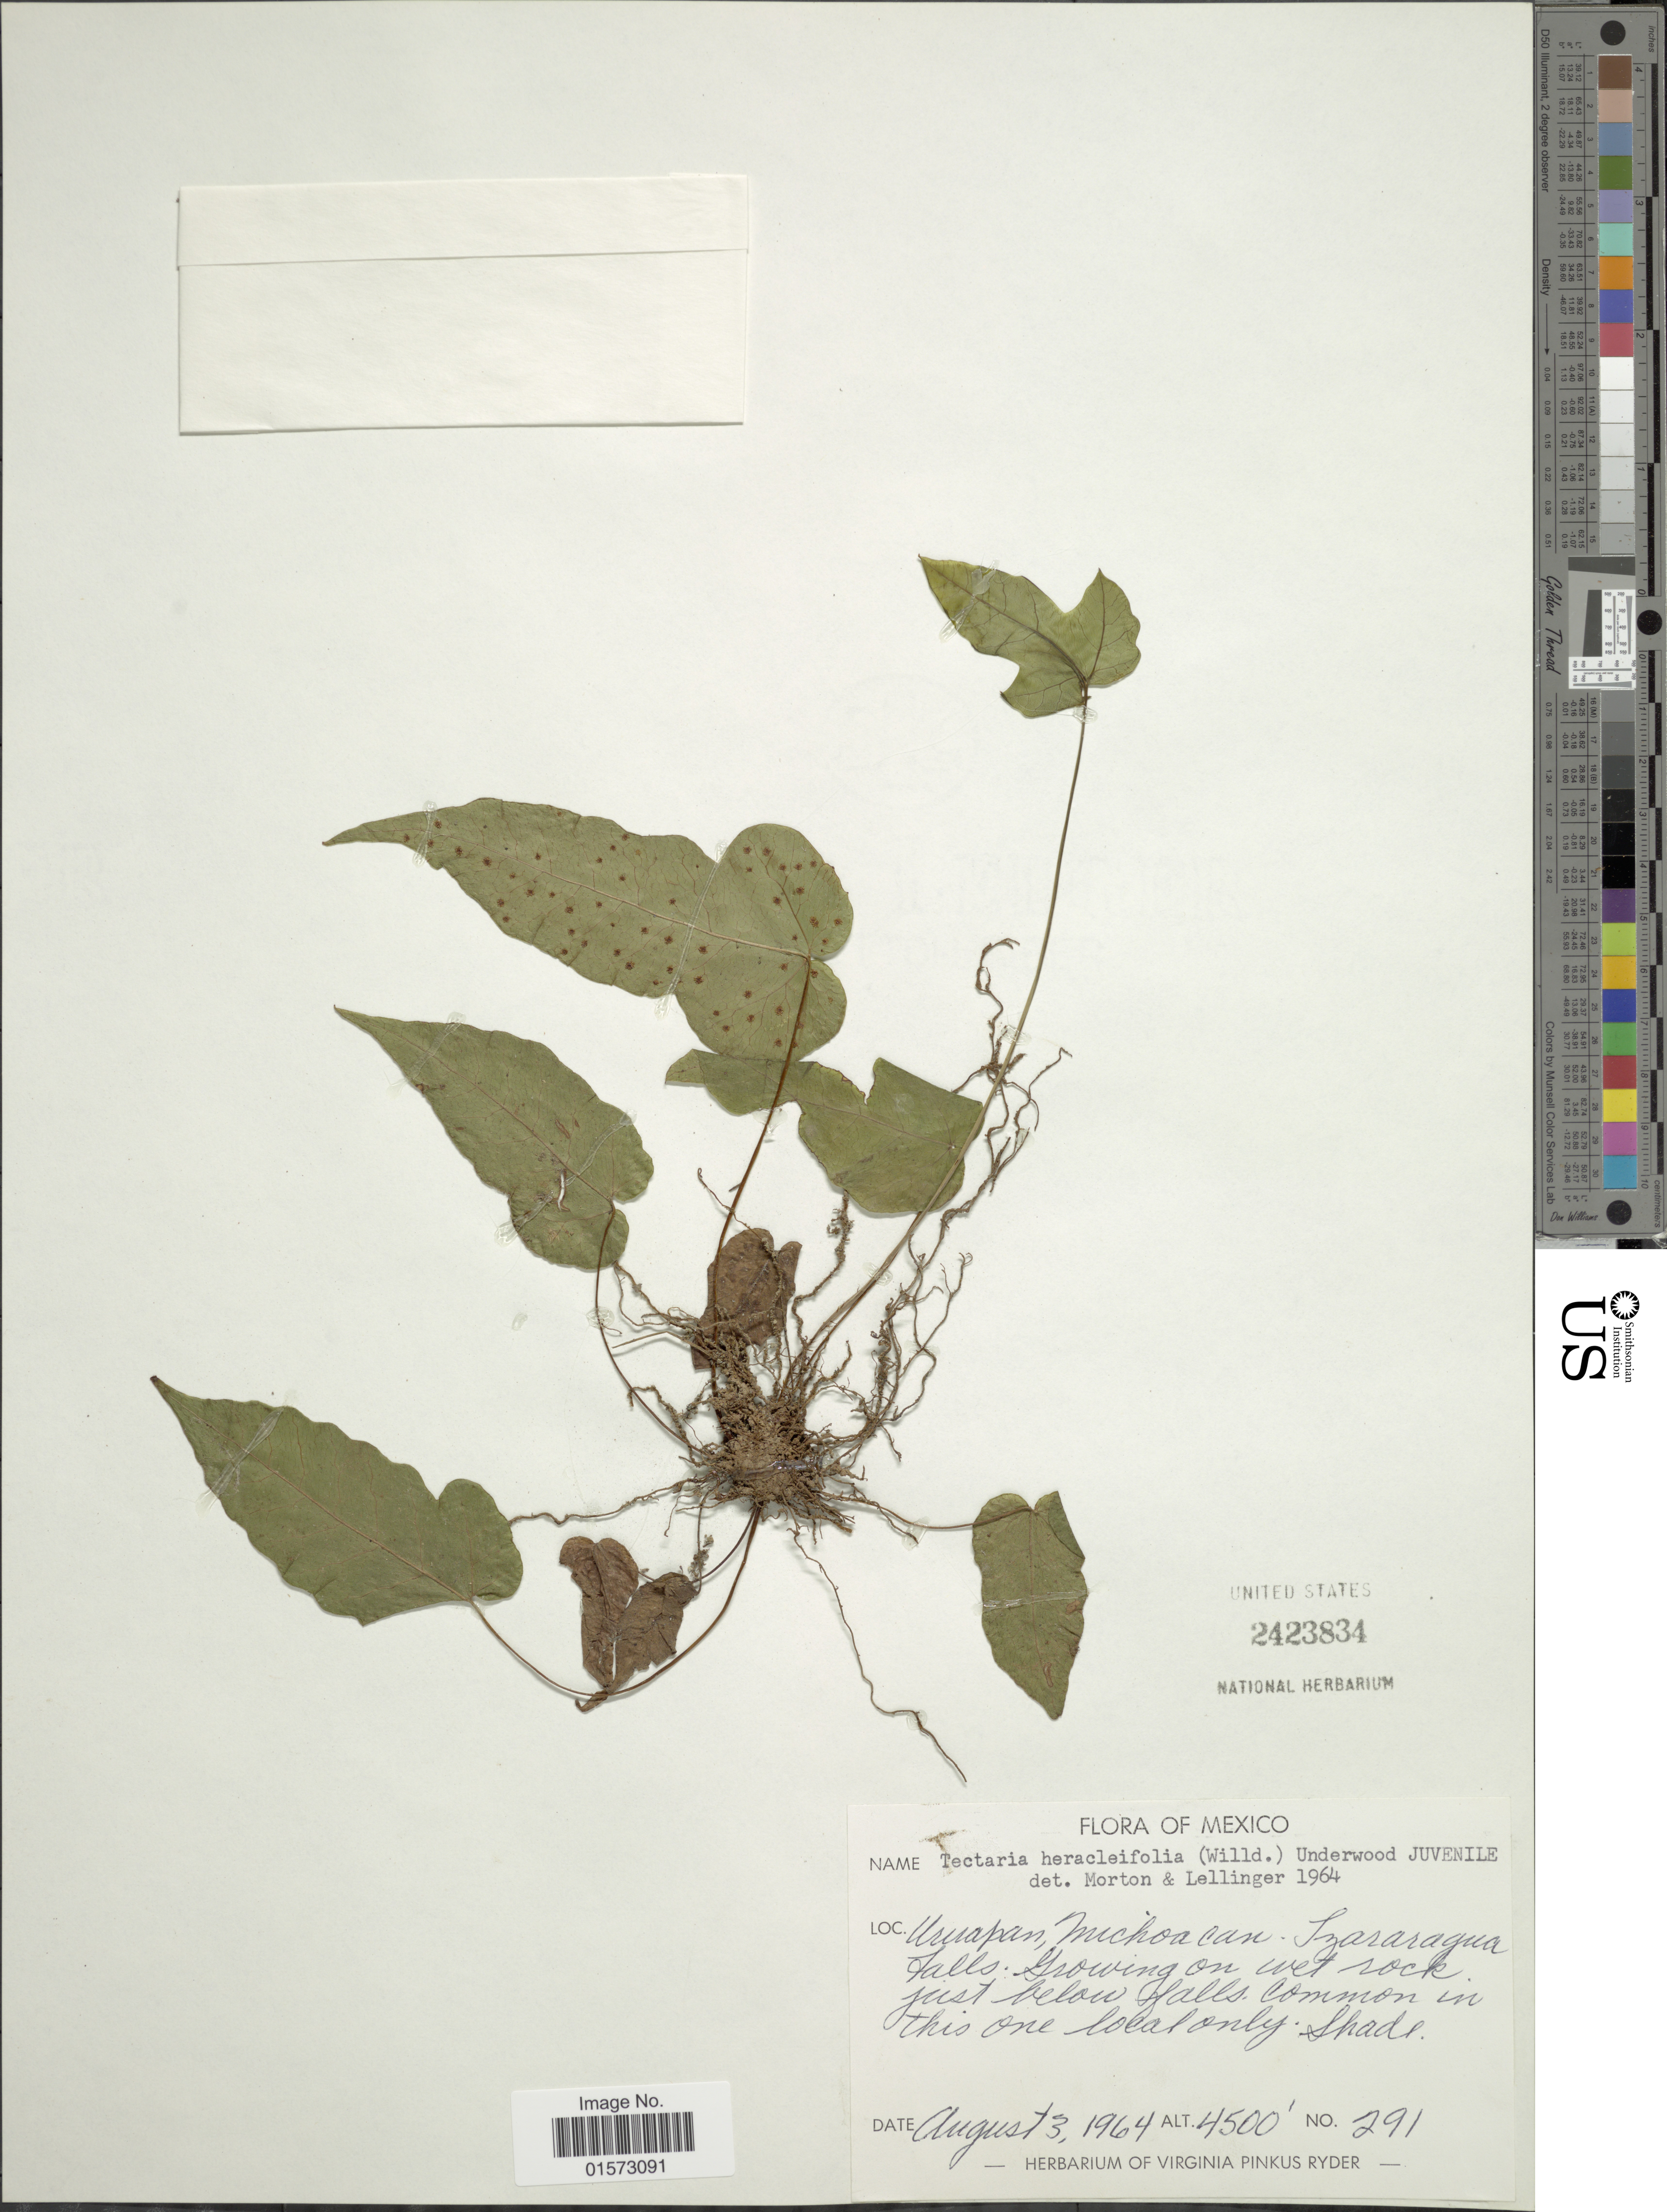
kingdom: Plantae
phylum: Tracheophyta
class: Polypodiopsida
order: Polypodiales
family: Tectariaceae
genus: Tectaria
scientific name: Tectaria heracleifolia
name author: (Willd.) Underw.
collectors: ex herb. Virginia Pinkus Ryder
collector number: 291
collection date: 1964-08-03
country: Mexico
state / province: Michoacán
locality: Uruapan, Izararagua Falls, Growing on wet rock just below falls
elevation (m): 1372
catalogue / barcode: US 2423834